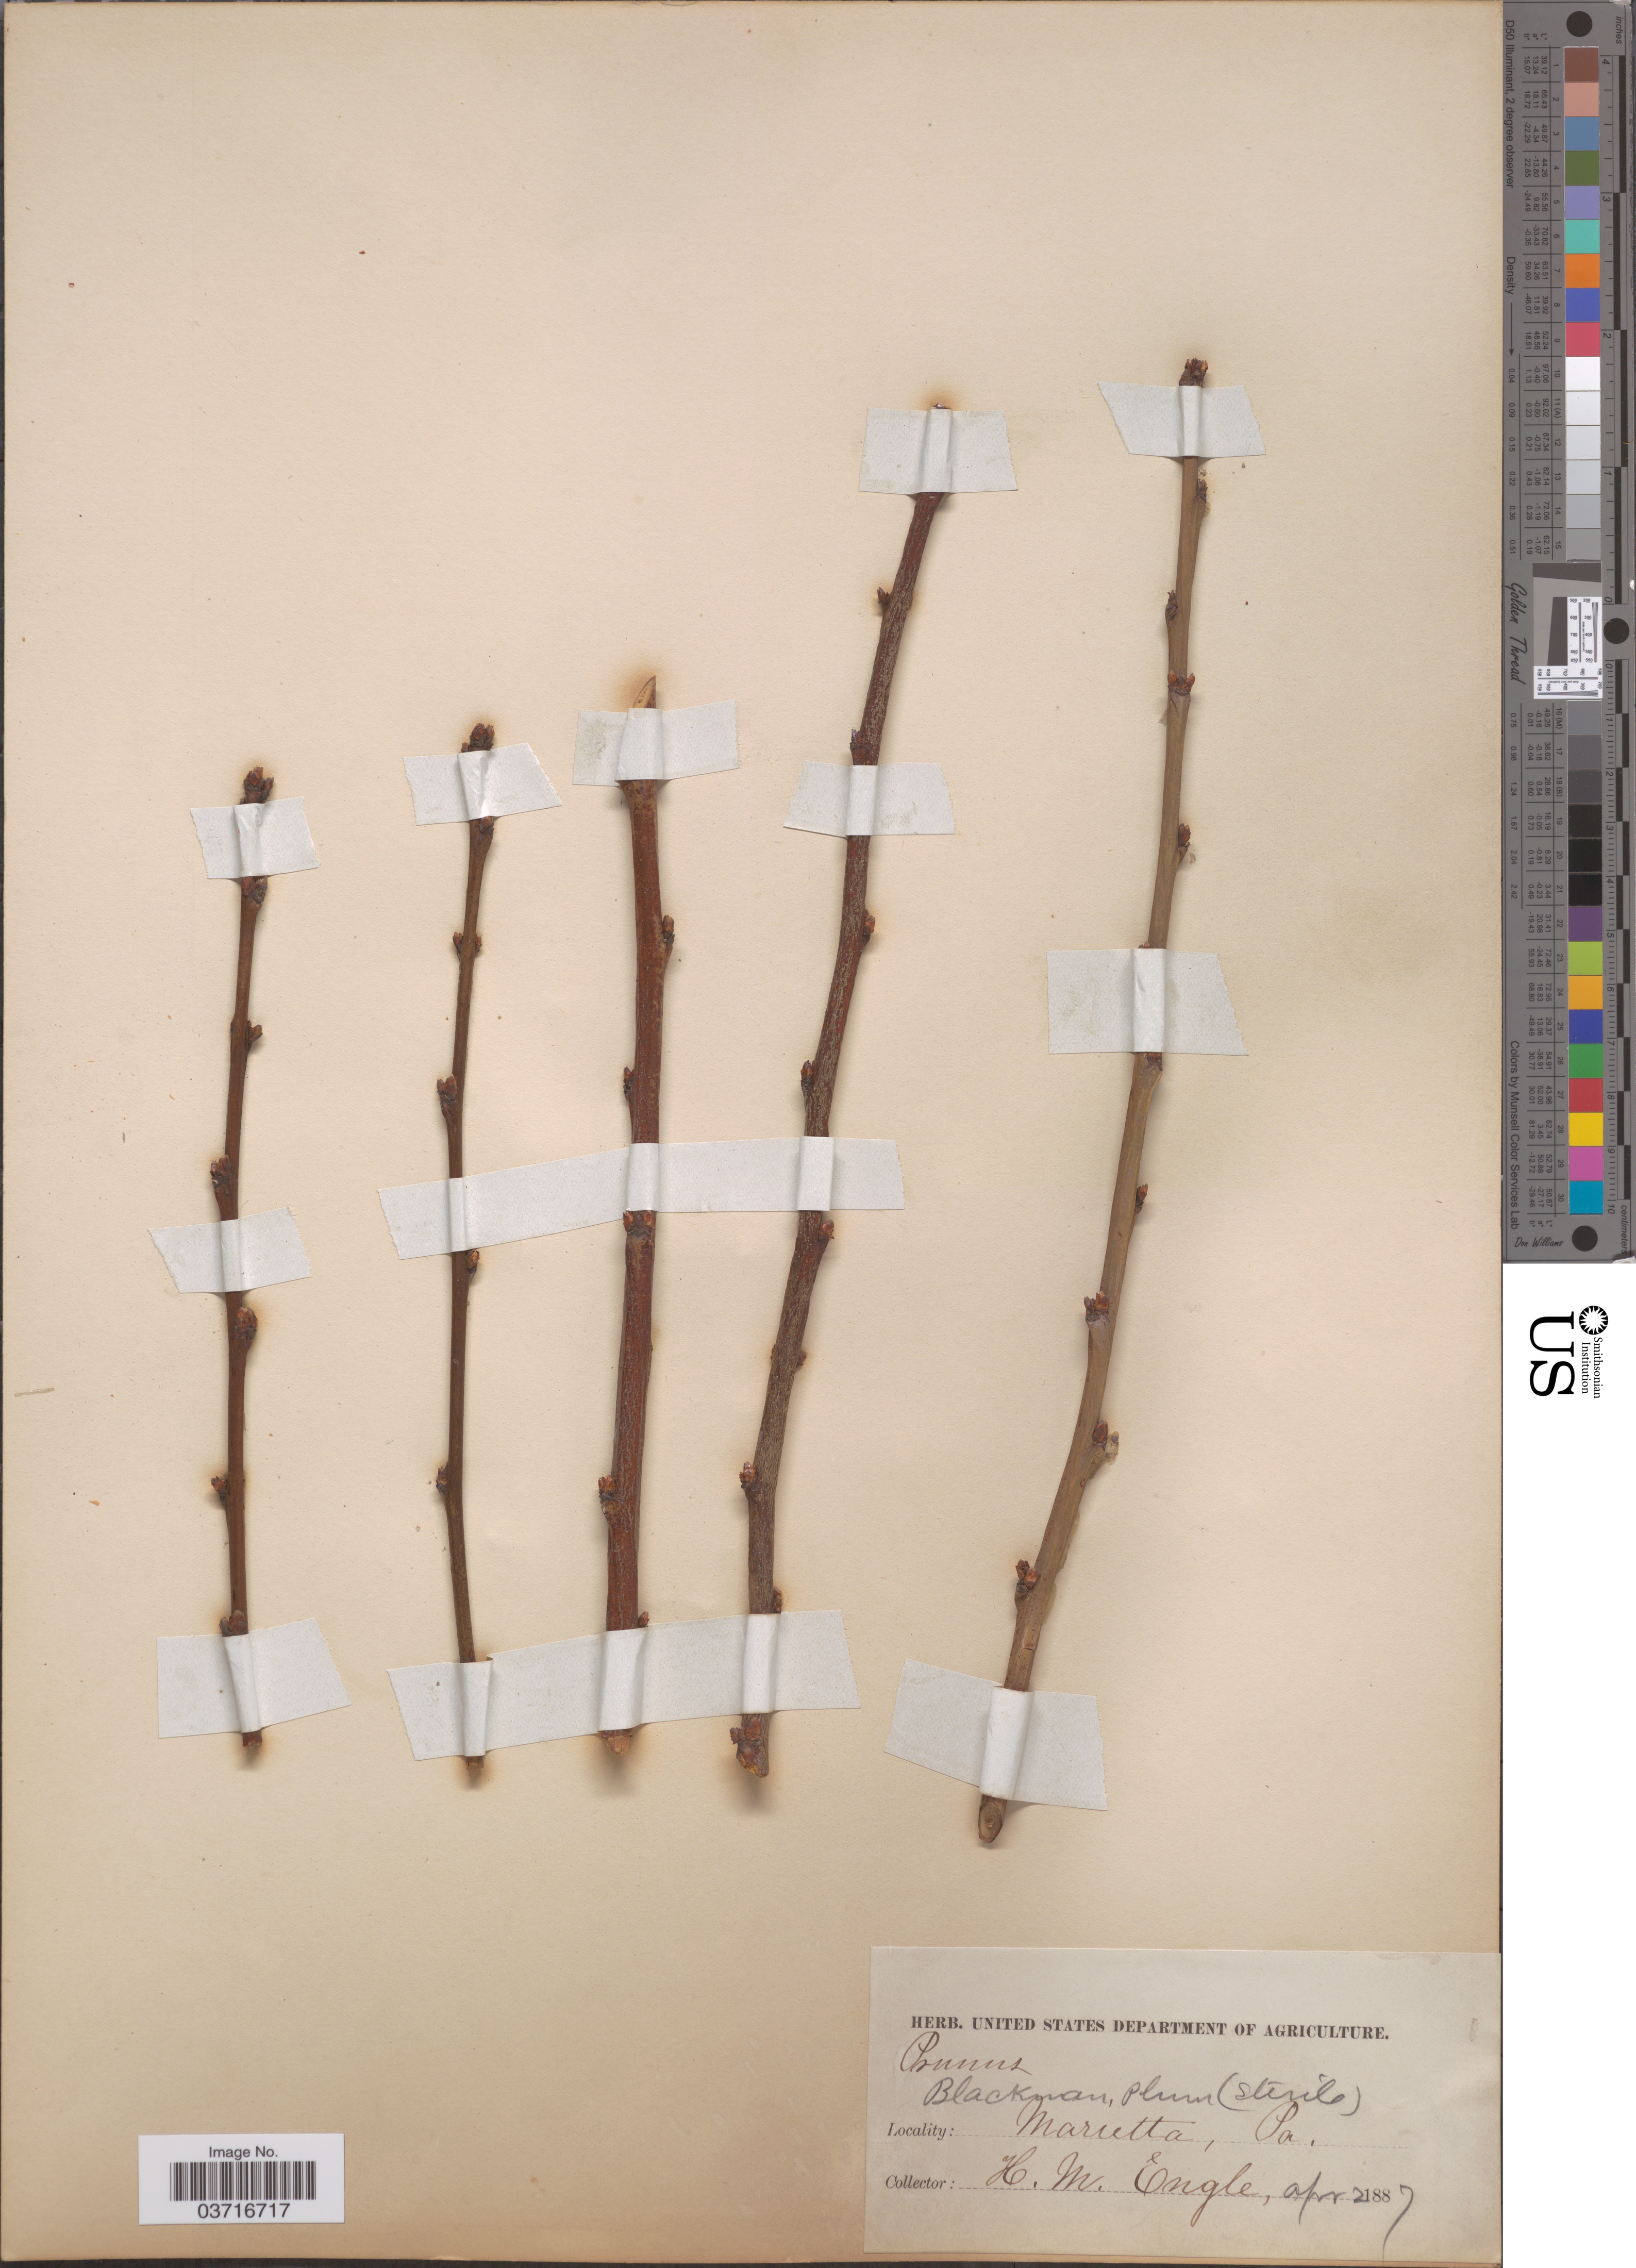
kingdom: Plantae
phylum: Tracheophyta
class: Magnoliopsida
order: Rosales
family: Rosaceae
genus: Prunus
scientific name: Prunus sp.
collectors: H. Engle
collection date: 1887-04-02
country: United States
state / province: Pennsylvania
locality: Marietta.